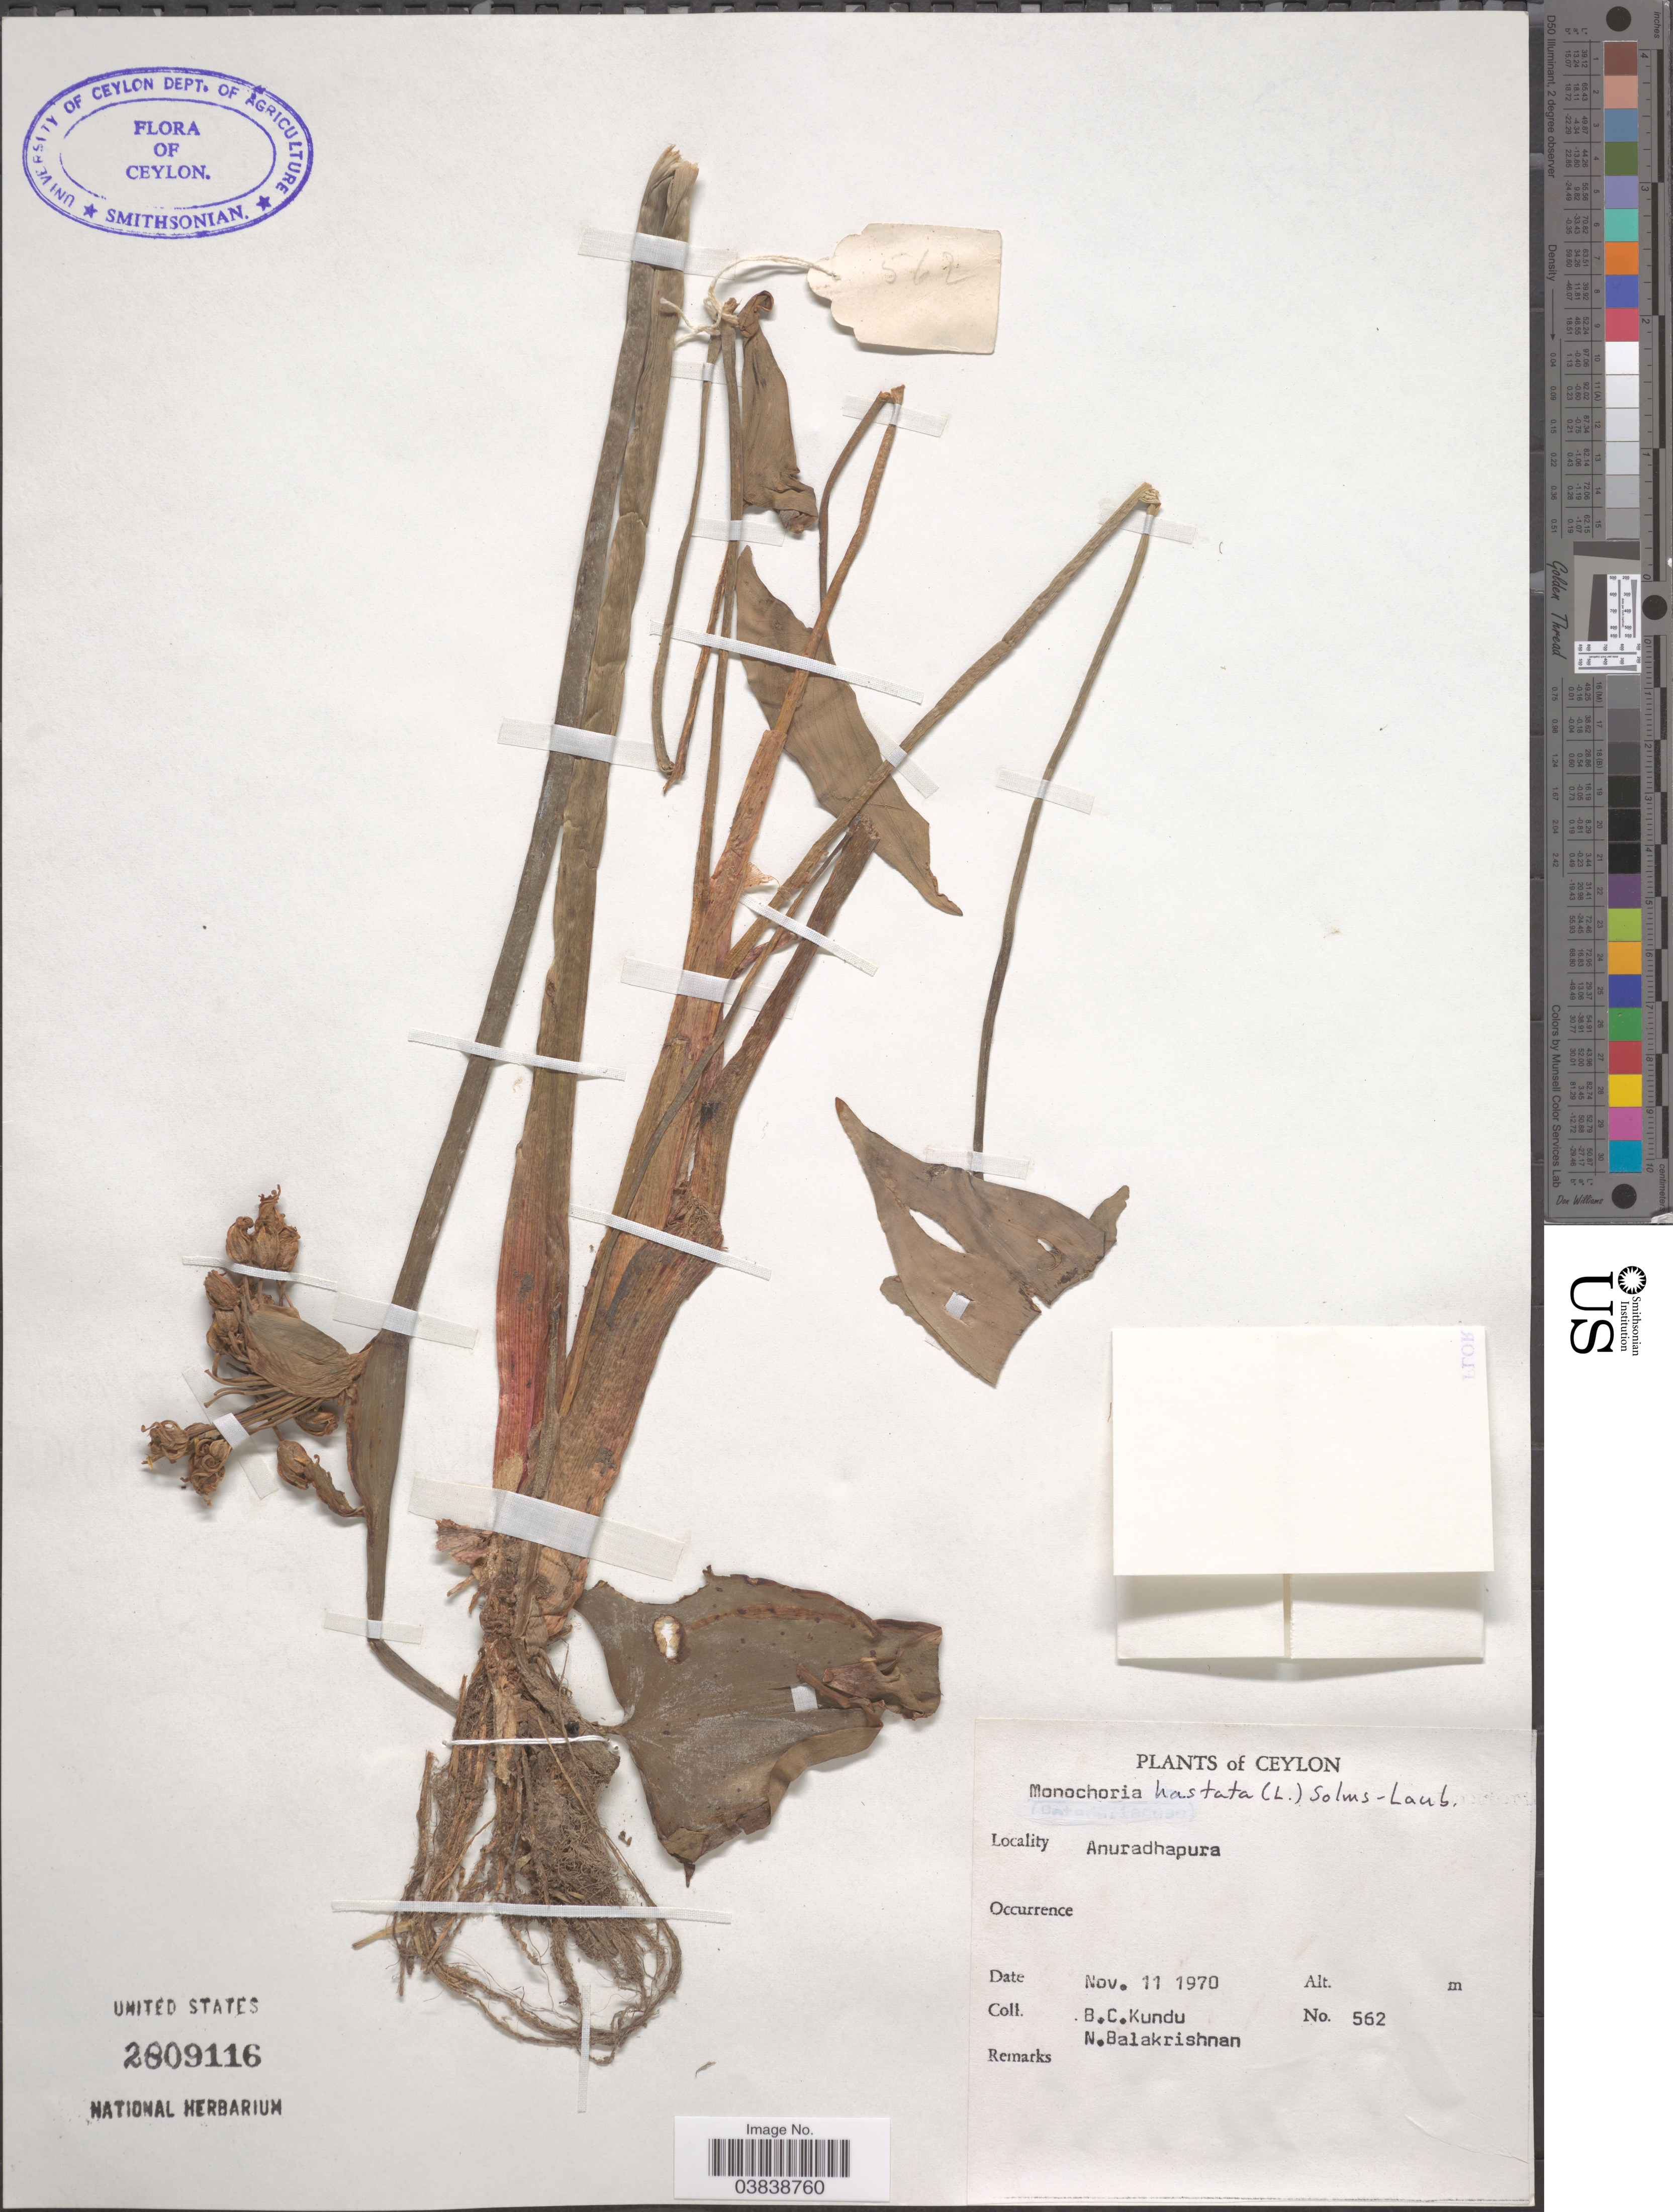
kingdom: Plantae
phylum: Tracheophyta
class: Liliopsida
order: Commelinales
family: Pontederiaceae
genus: Monochoria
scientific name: Monochoria hastifolia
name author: C. Presl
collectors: B. C. Kundu & N. Balakrishnan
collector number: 562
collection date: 1970-11-11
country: Sri Lanka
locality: Ceylon. Anuradhapura.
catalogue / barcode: US 2809116